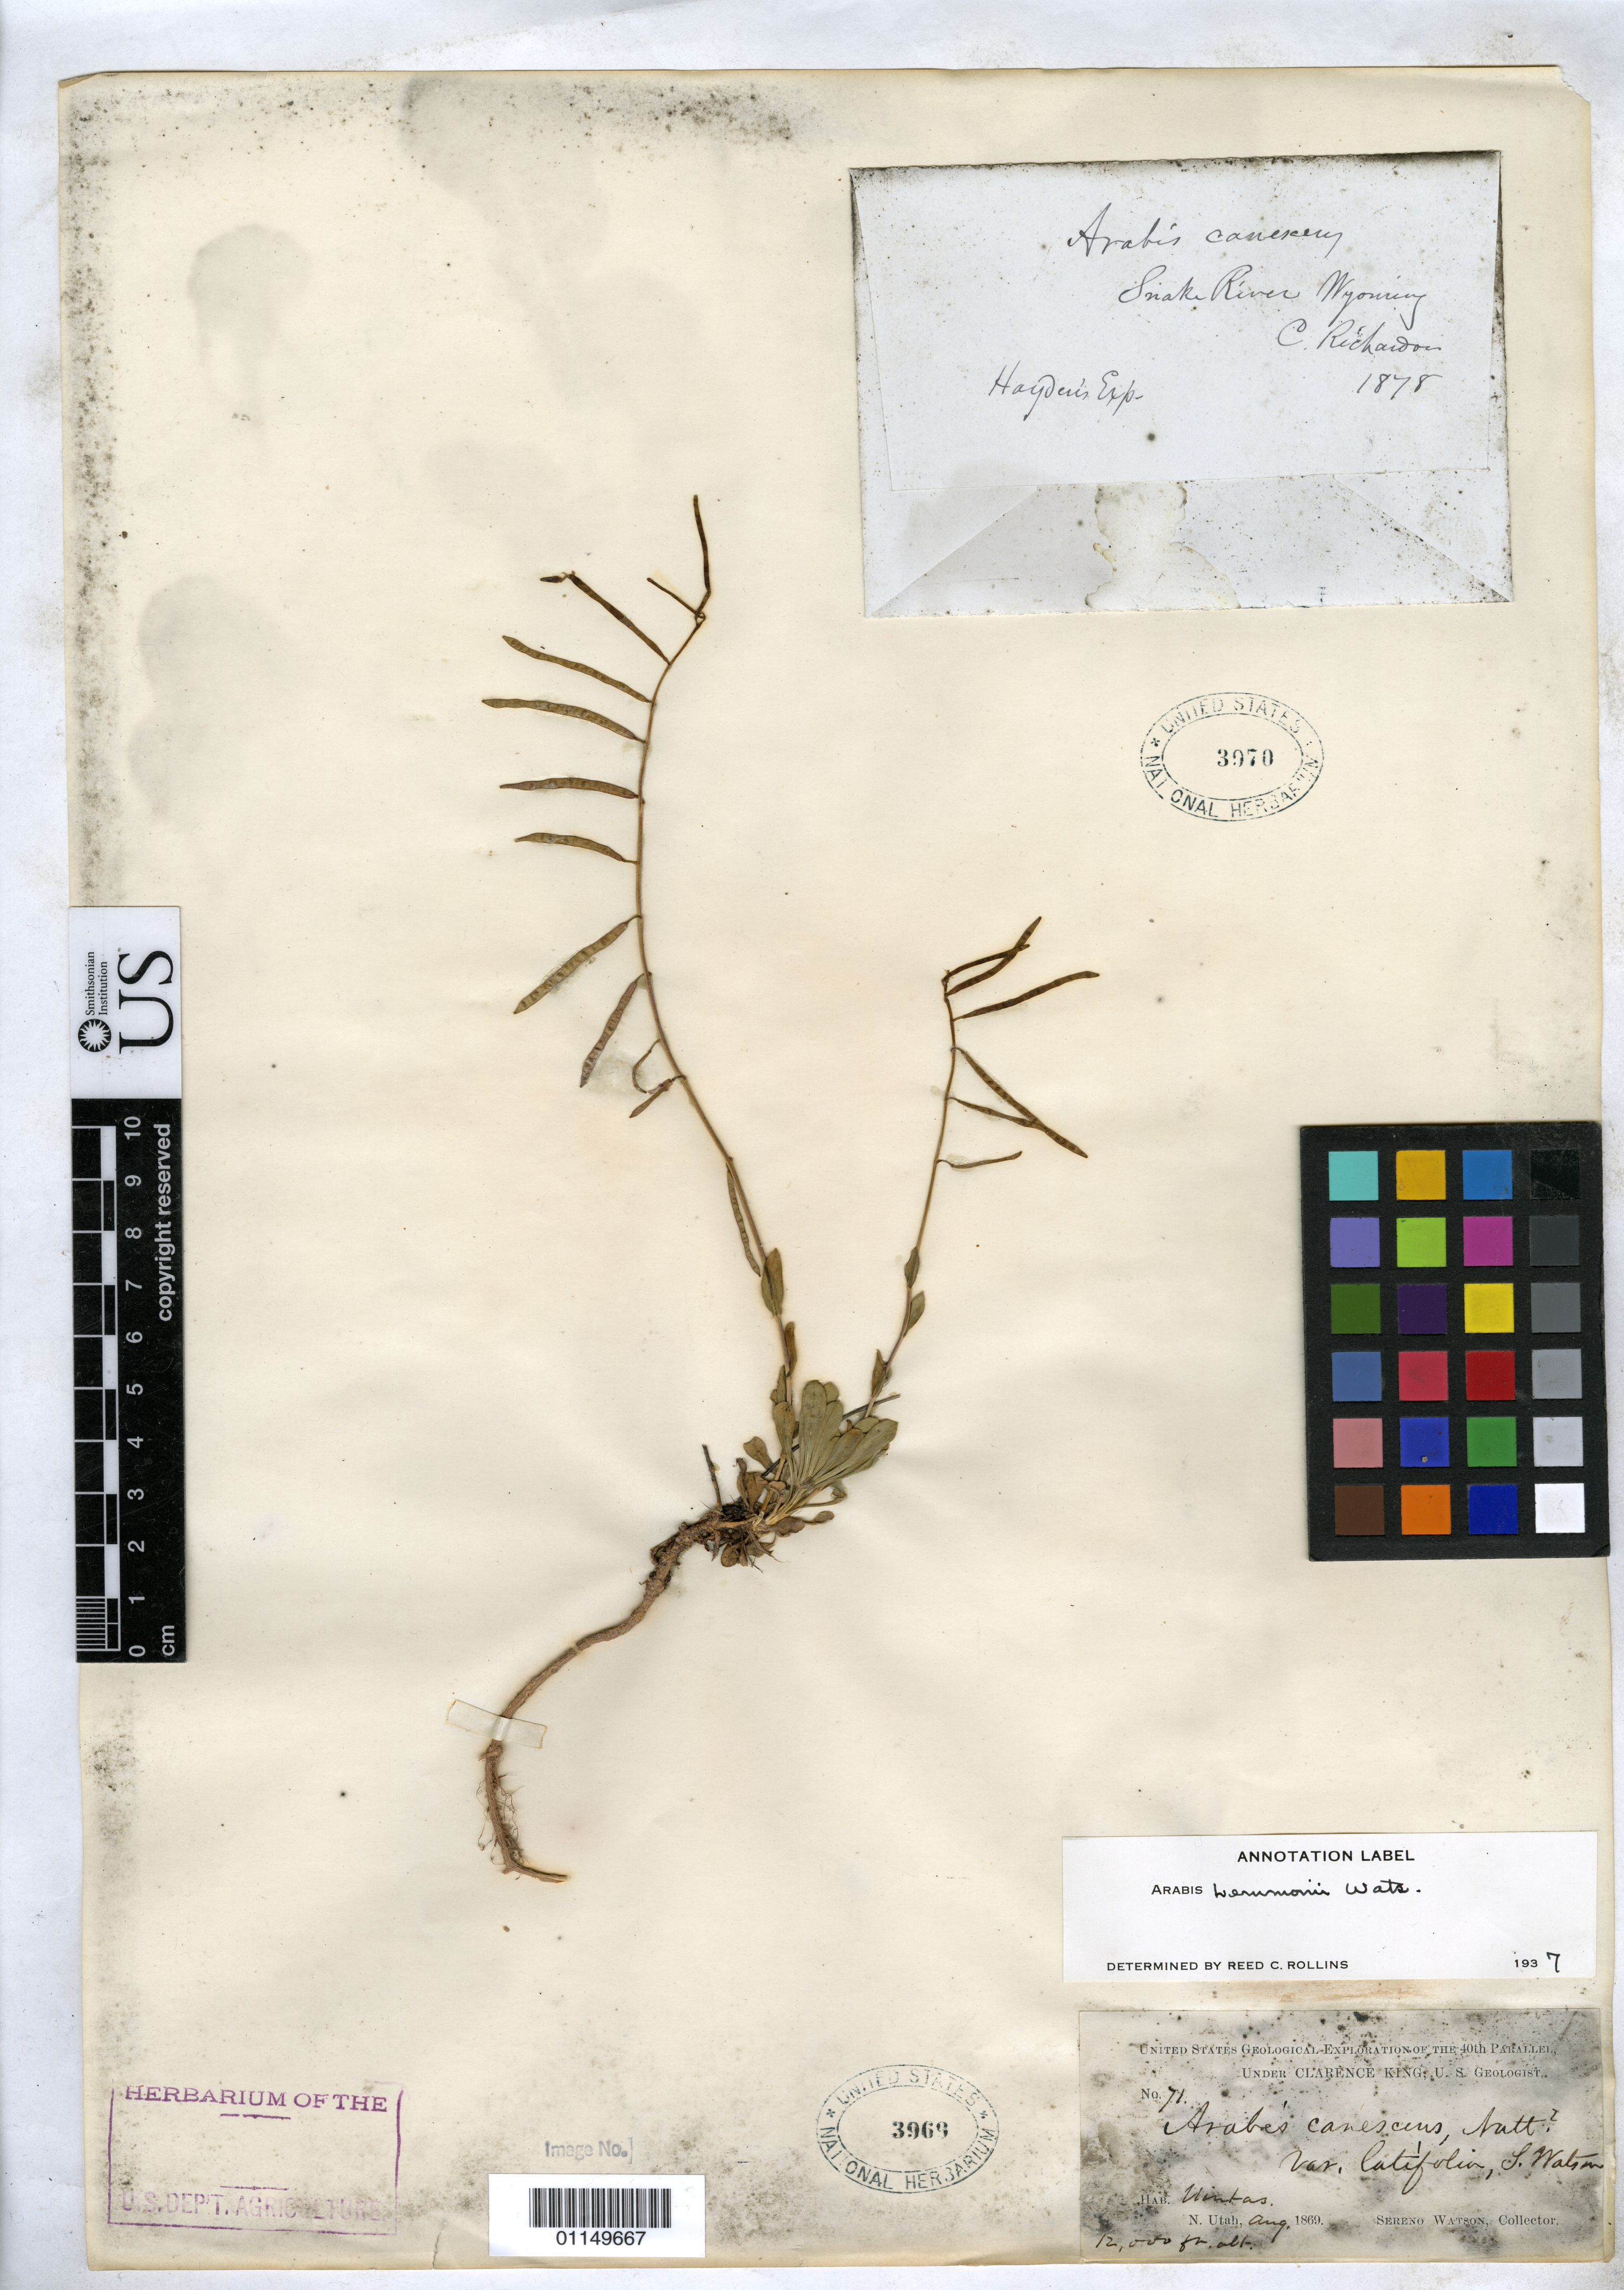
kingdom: Plantae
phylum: Tracheophyta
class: Magnoliopsida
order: Brassicales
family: Brassicaceae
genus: Arabis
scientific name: Arabis lemmonii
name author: S. Watson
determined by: Rollins, Reed C., (GH), Harvard University Herbaria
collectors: S. Watson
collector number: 71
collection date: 1869-08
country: United States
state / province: Utah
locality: Uintas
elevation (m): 3658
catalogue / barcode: US 3969